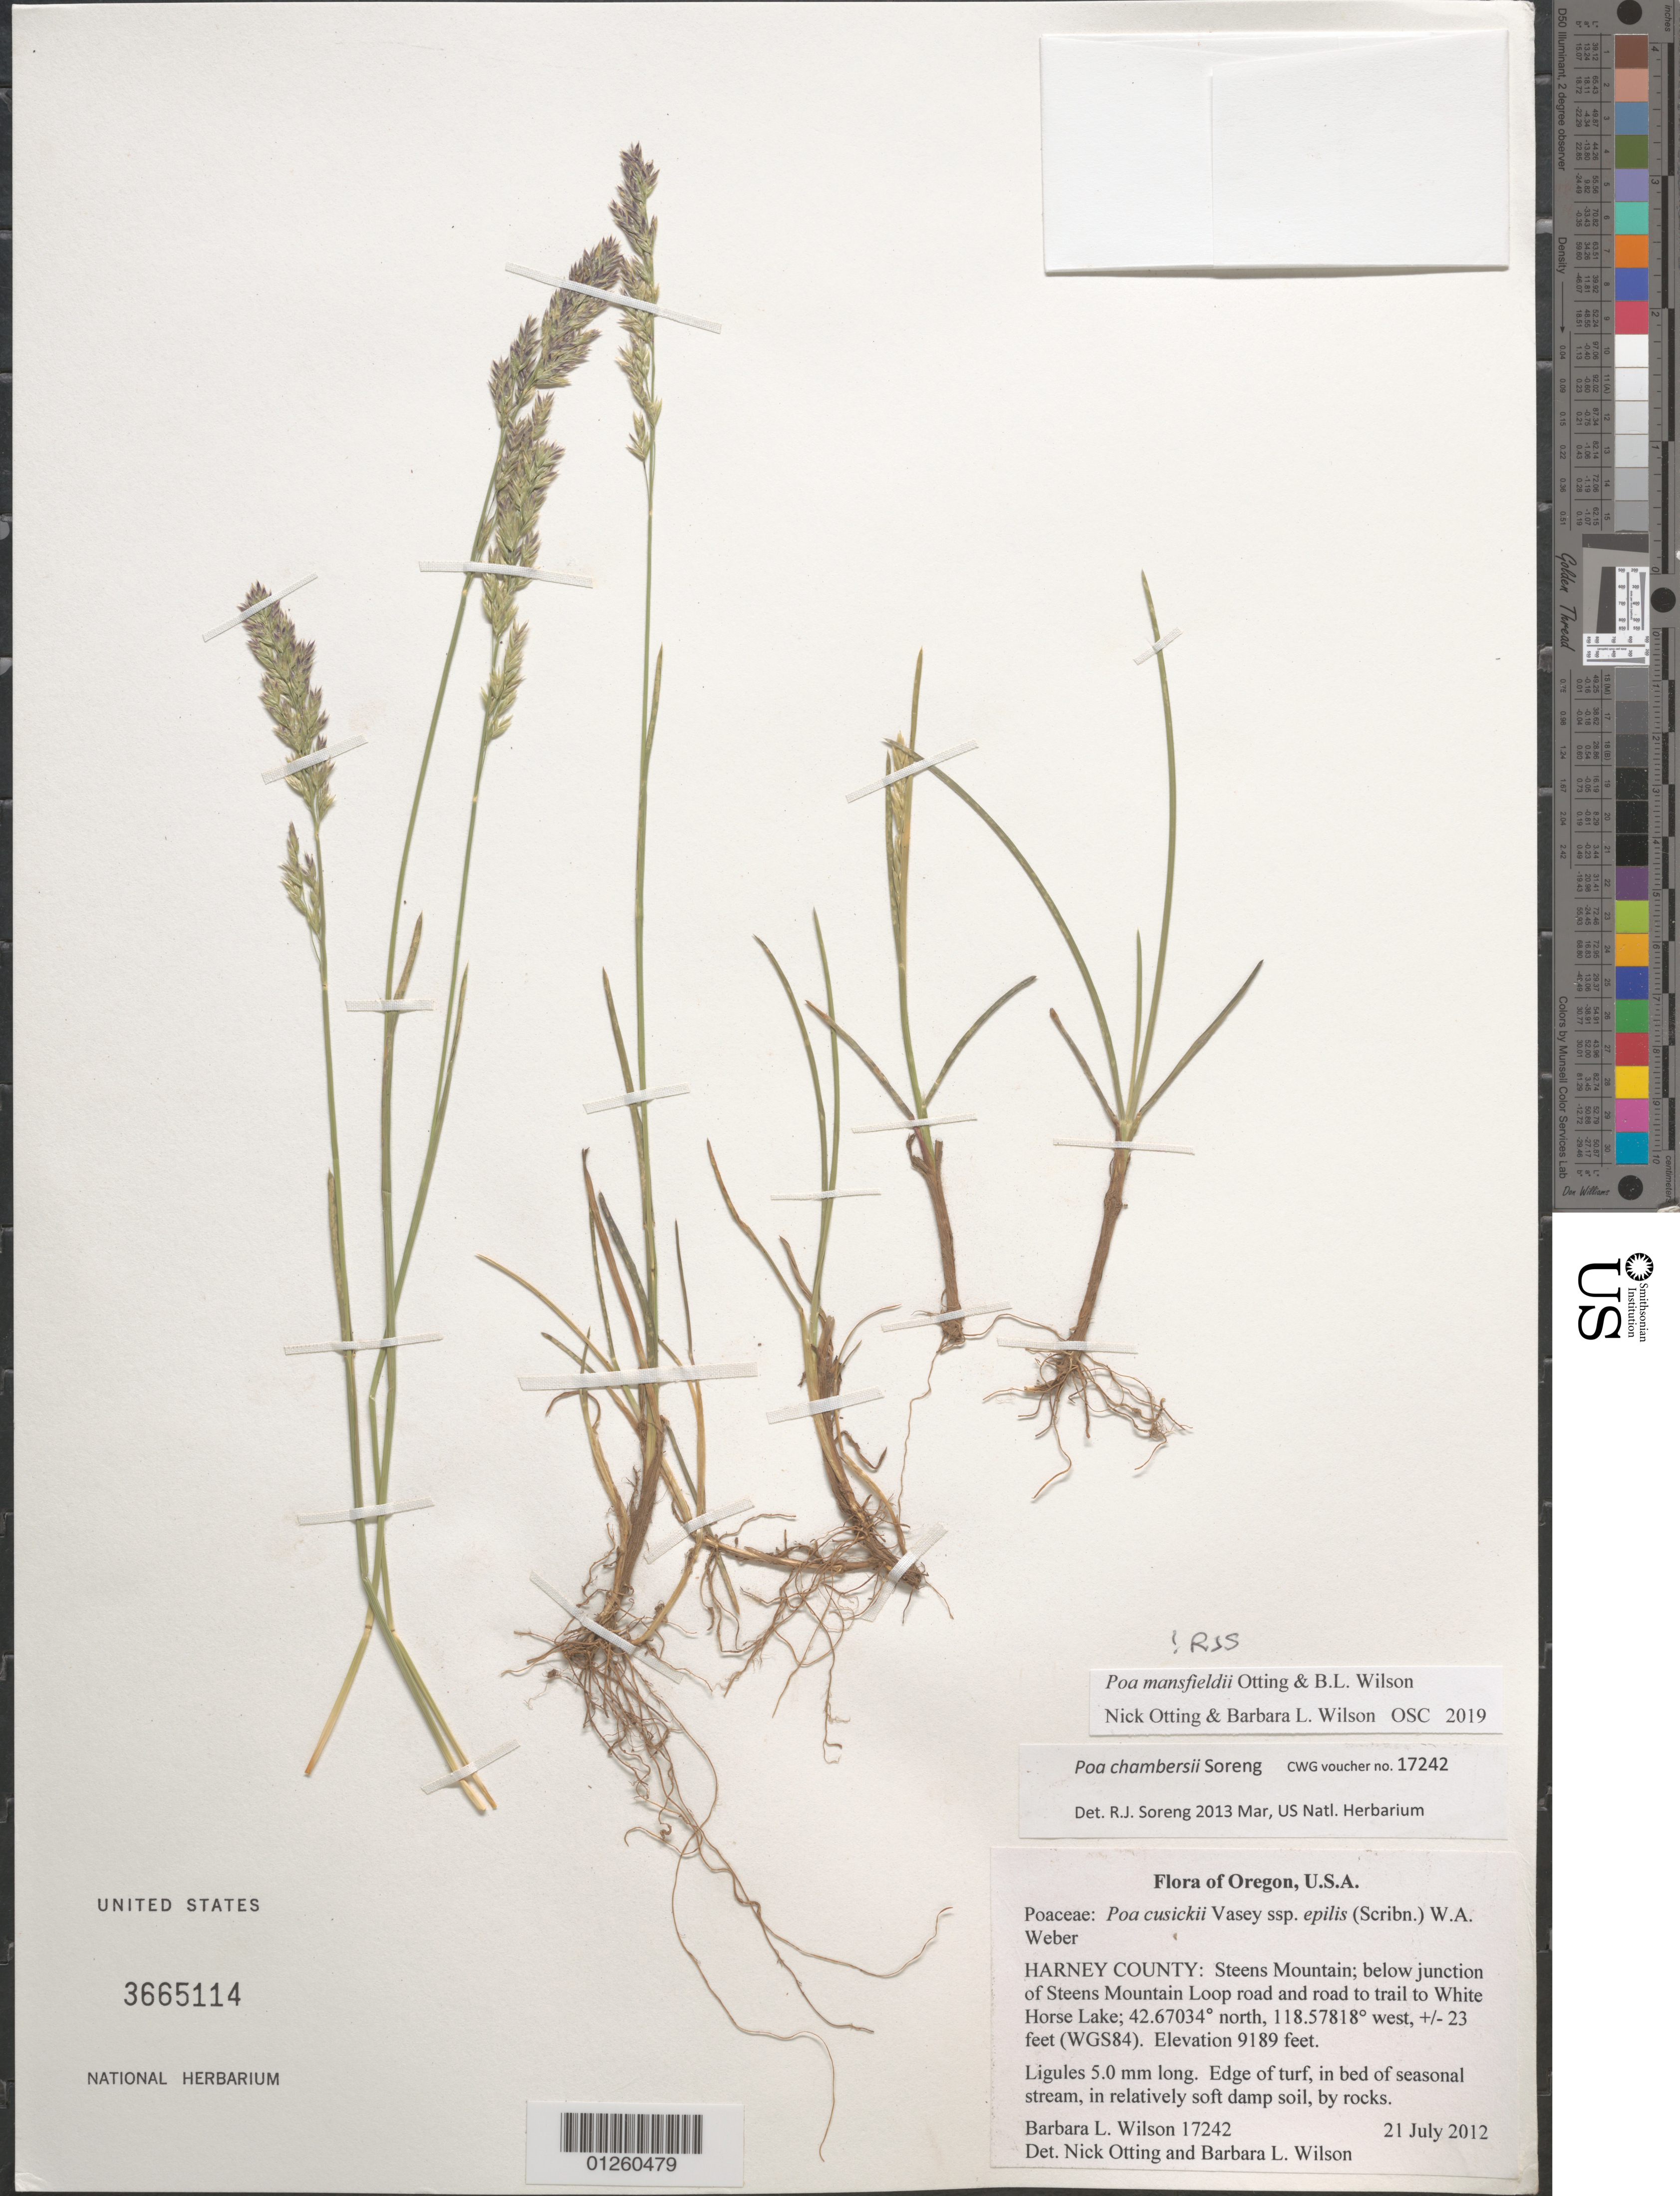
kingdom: Plantae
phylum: Tracheophyta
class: Liliopsida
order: Poales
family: Poaceae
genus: Poa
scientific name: Poa mansfieldii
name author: Otting & B.L. Wilson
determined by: Soreng, Robert J., Research Associate (BOT), Smithsonian Institution - National Museum of Natural History (UNITED STATES)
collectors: B. Wilson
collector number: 17242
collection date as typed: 21 July 2010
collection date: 2012-07-21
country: United States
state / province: Oregon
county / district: Harney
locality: Steens Mountain; below junction of Steens Mountain Loop road and road to trail to White Horse Lake.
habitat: Edge of turf, in bed of seasonal stream, in relatively soft damp soil by rocks.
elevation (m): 2801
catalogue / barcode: US 3665114